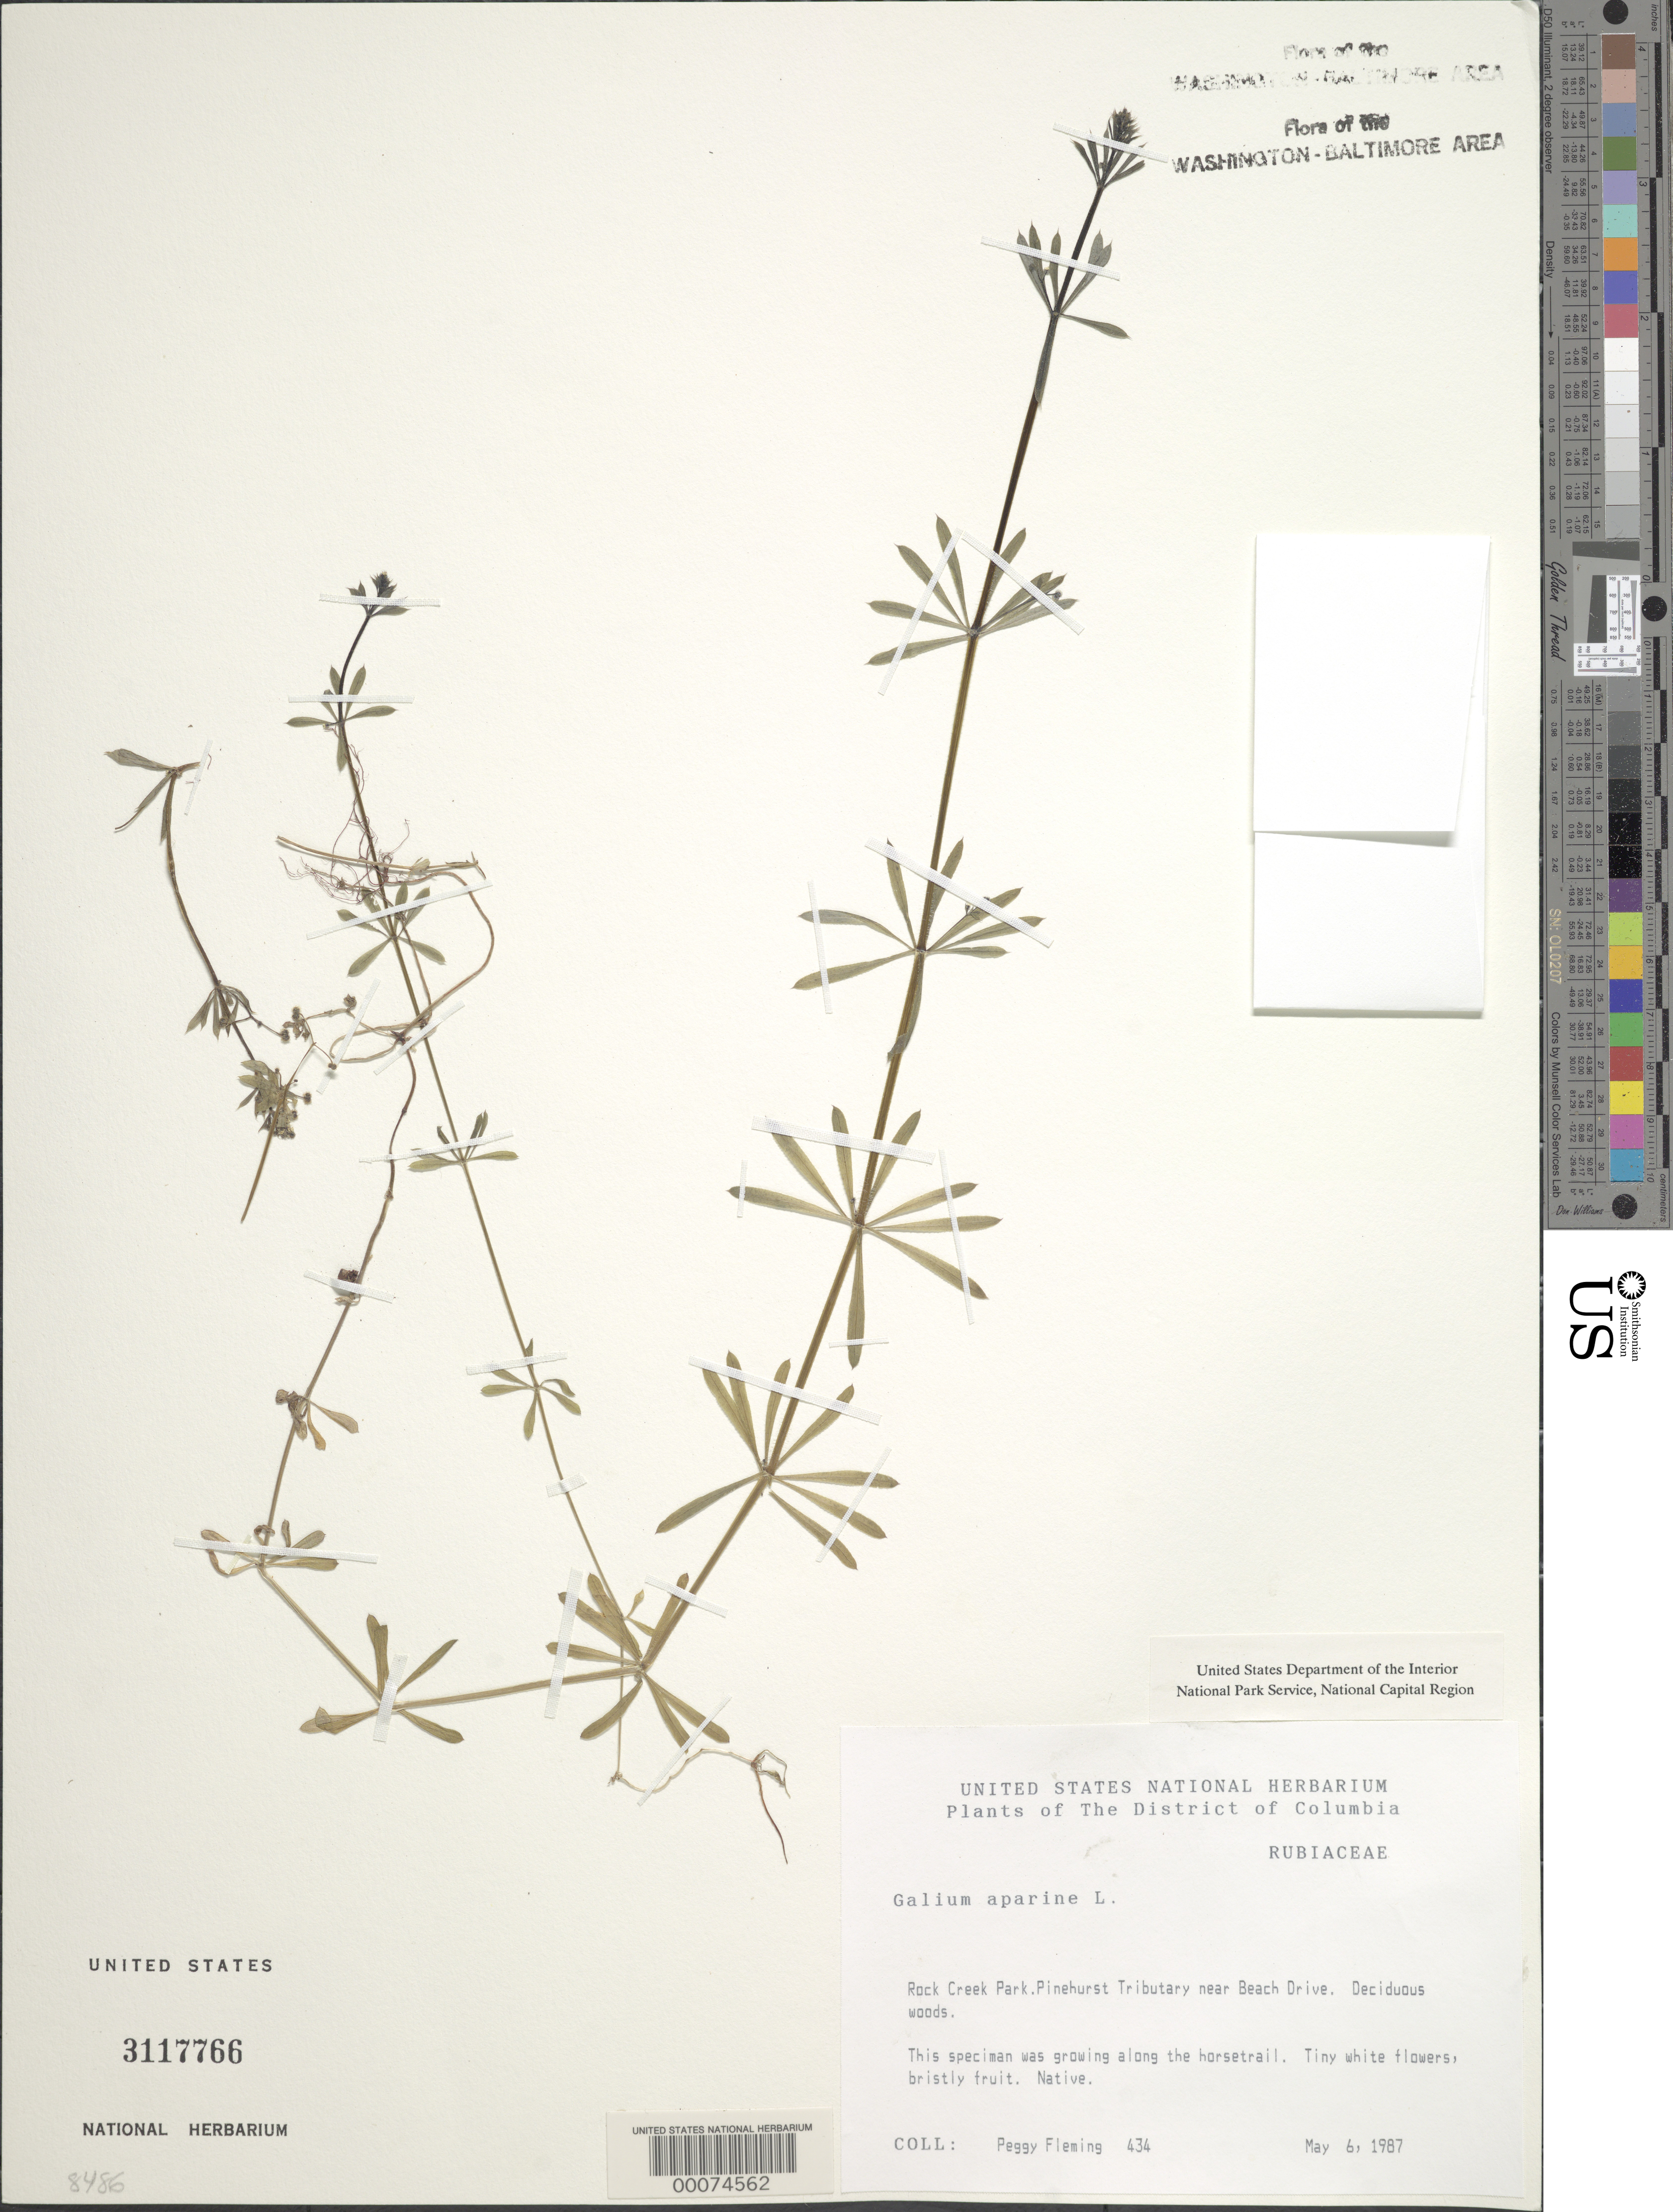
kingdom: Plantae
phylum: Tracheophyta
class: Magnoliopsida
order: Gentianales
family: Rubiaceae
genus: Galium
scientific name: Galium aparine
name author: L.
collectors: P. Fleming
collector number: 434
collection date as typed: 06 May 1987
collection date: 1987-05-06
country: United States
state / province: District of Columbia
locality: Rock Creek Park, Pinehurst Tributary near Beach Drive. Rock Creek Park and Vicinity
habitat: Deciduous woods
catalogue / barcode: US 3117766